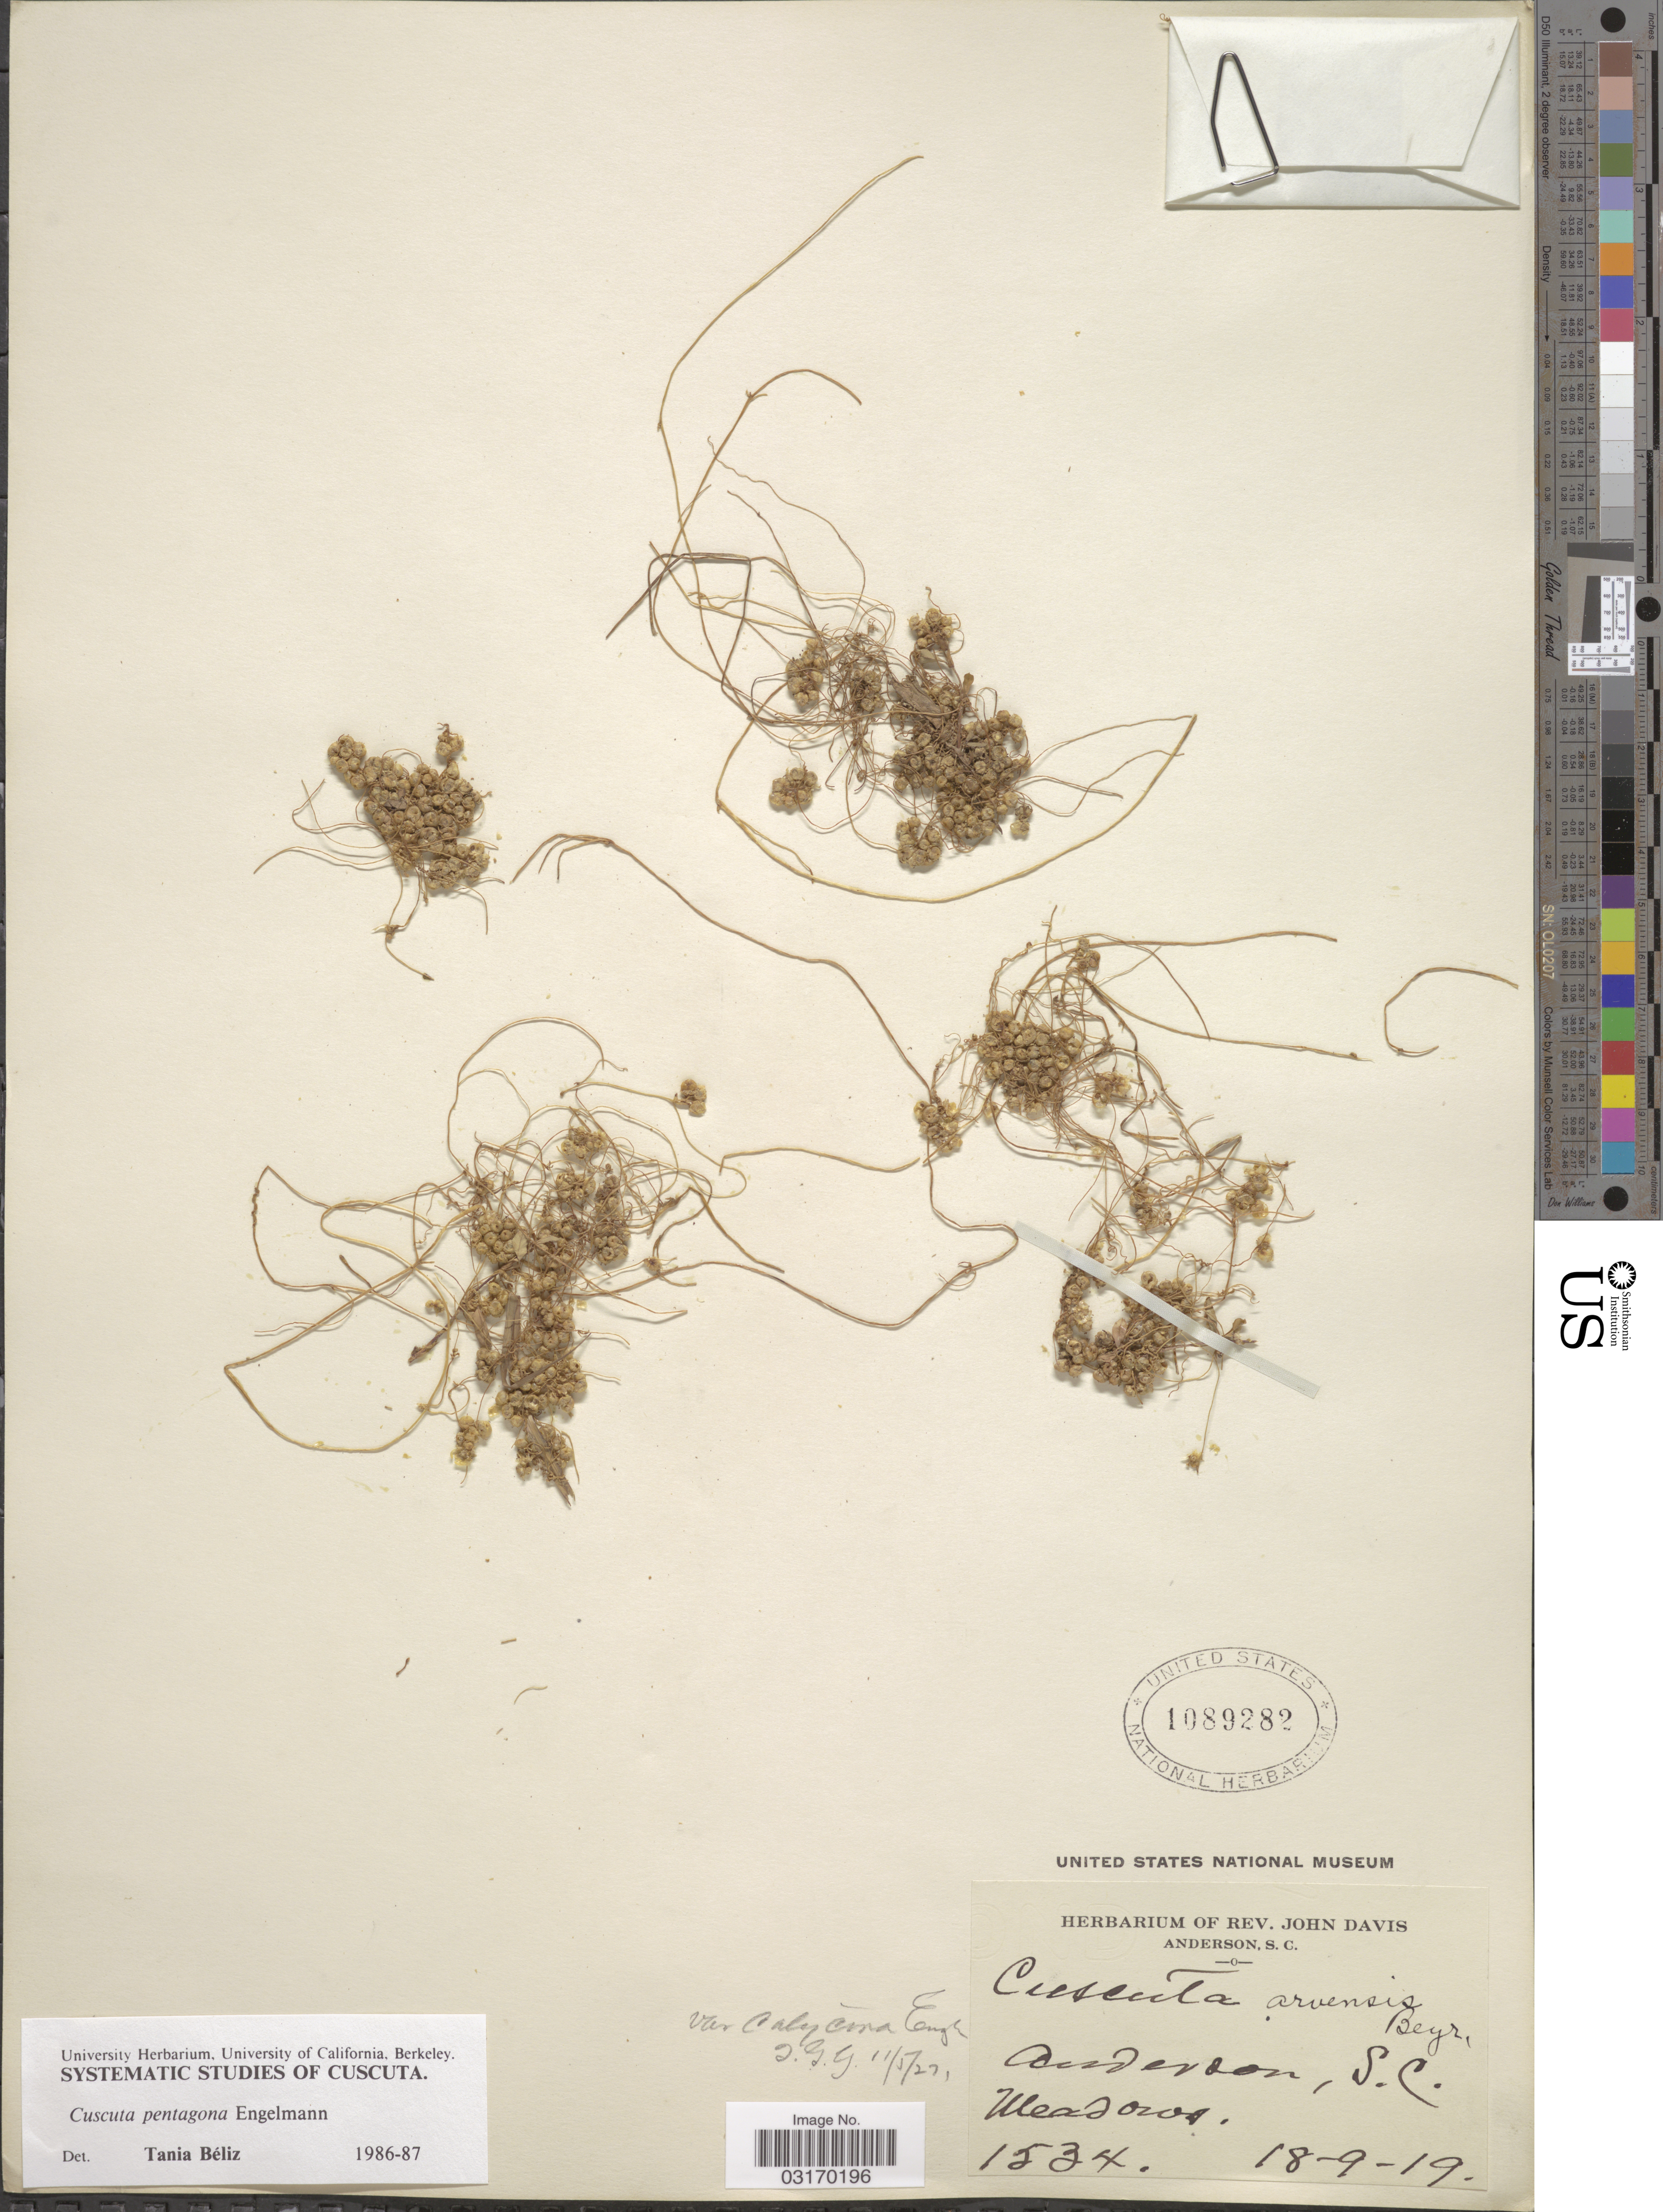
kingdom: Plantae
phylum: Tracheophyta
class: Magnoliopsida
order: Solanales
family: Convolvulaceae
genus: Cuscuta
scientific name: Cuscuta pentagona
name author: Engelm.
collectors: ex herb. Rev. John Davis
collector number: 1534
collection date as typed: Transcribed d/m/y: 18/9/19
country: United States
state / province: South Carolina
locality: Anderson.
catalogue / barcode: US 1089282